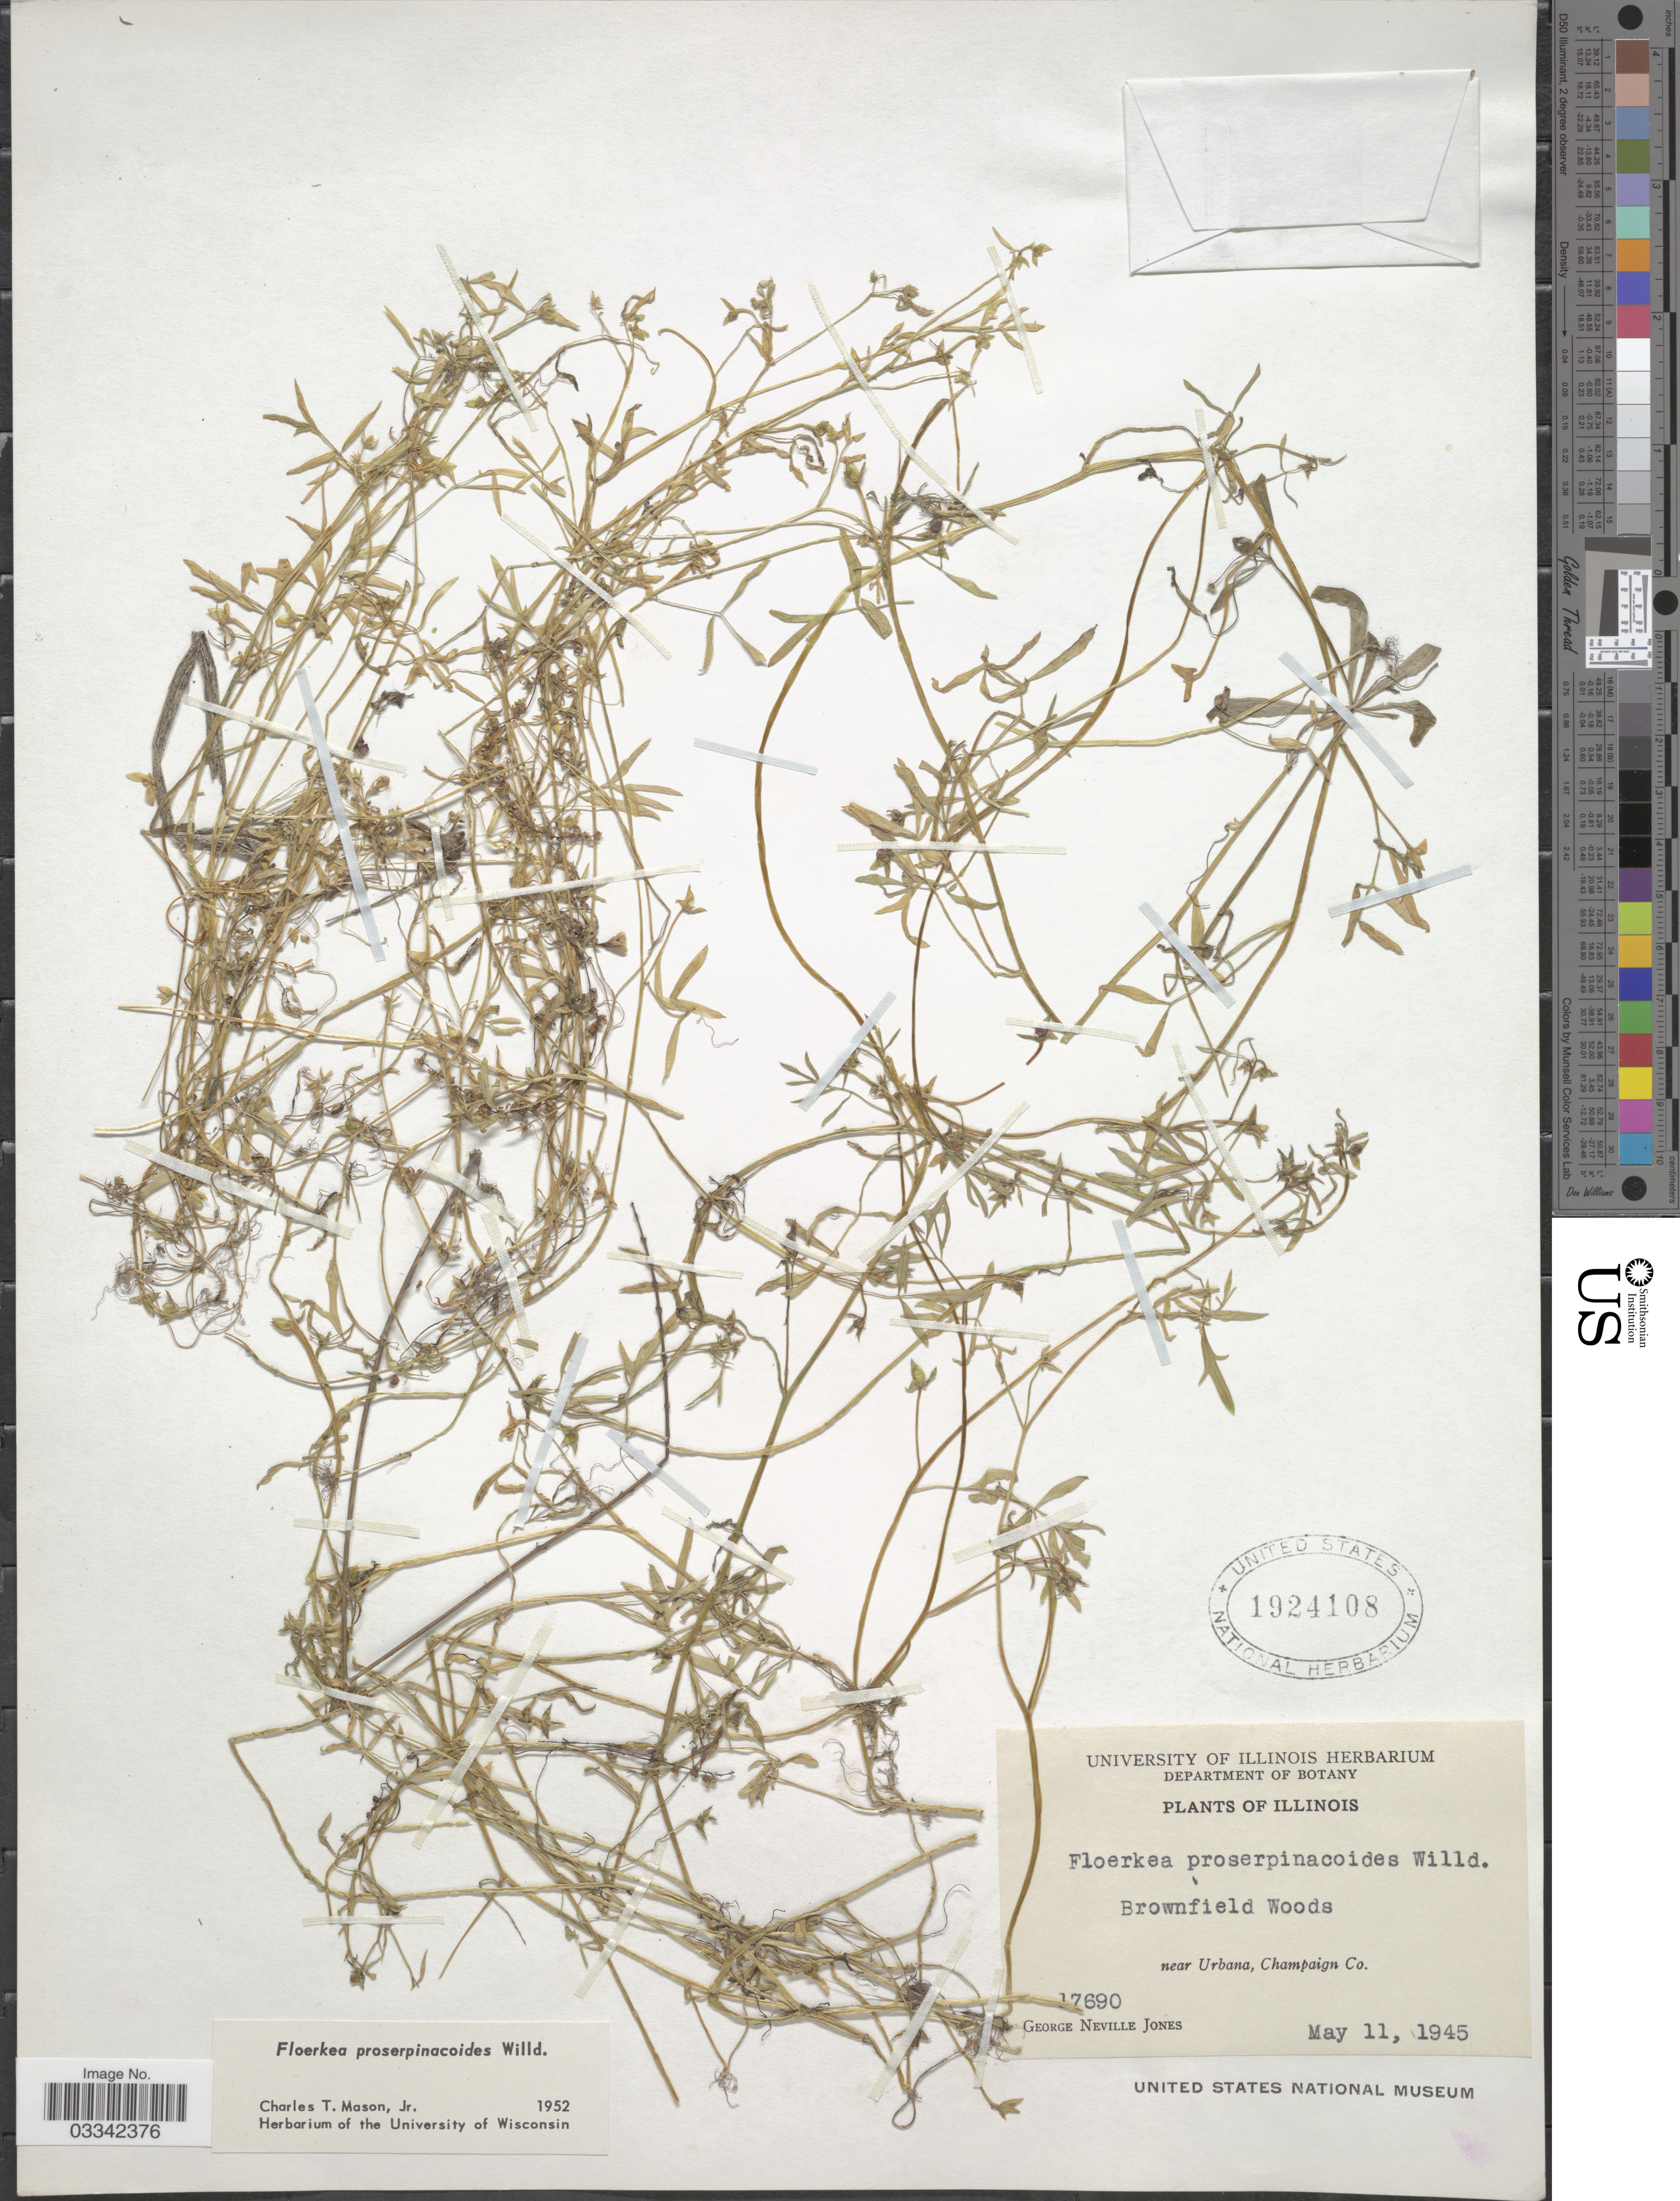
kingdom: Plantae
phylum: Tracheophyta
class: Magnoliopsida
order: Brassicales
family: Limnanthaceae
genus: Floerkea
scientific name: Floerkea proserpinacoides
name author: Willd.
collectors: G. N. Jones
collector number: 17690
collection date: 1945-05-11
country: United States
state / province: Illinois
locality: Brownfield Woods. Near Urbana, Champaign Co.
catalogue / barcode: US 1924108